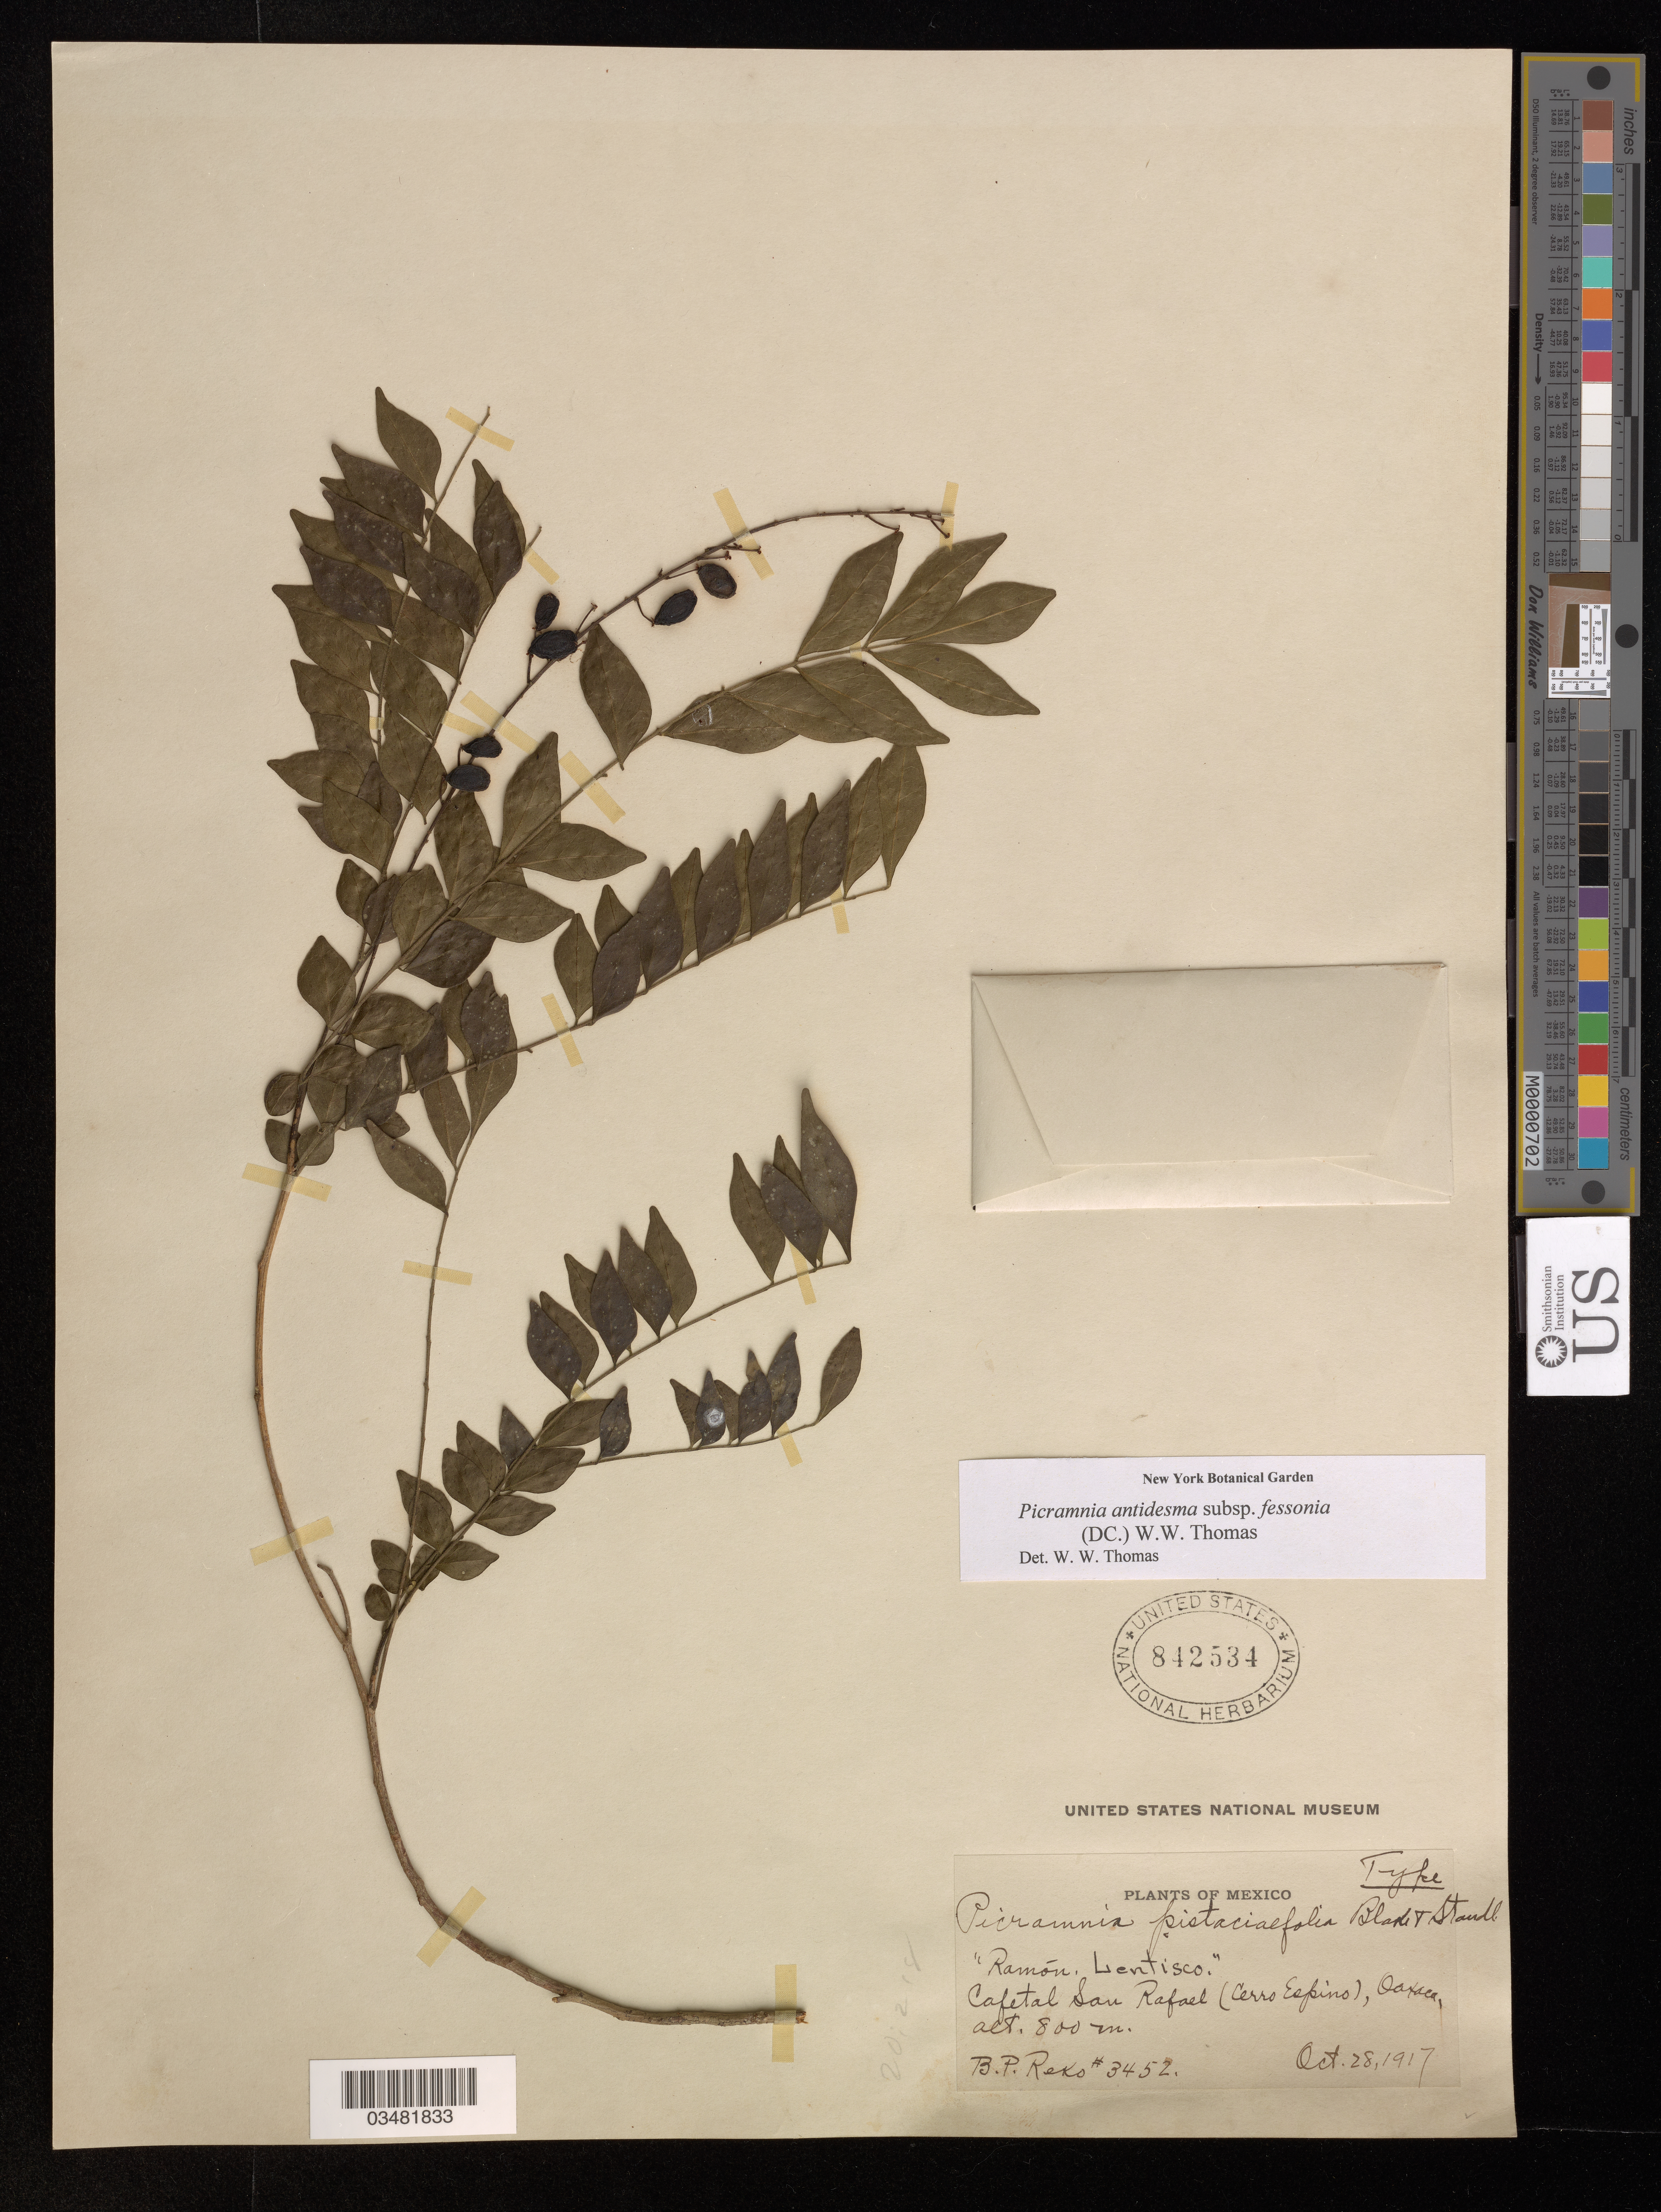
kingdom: Plantae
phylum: Tracheophyta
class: Magnoliopsida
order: Picramniales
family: Picramniaceae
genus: Picramnia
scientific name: Picramnia pistaciaefolia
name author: S.F. Blake & Standl.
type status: Holotype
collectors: B. P. Reko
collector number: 3452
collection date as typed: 28 Oct 1917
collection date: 1917-10-28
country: Mexico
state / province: Oaxaca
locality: Cafetal San Rafael, Cerro Espino.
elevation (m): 800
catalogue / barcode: US 842534